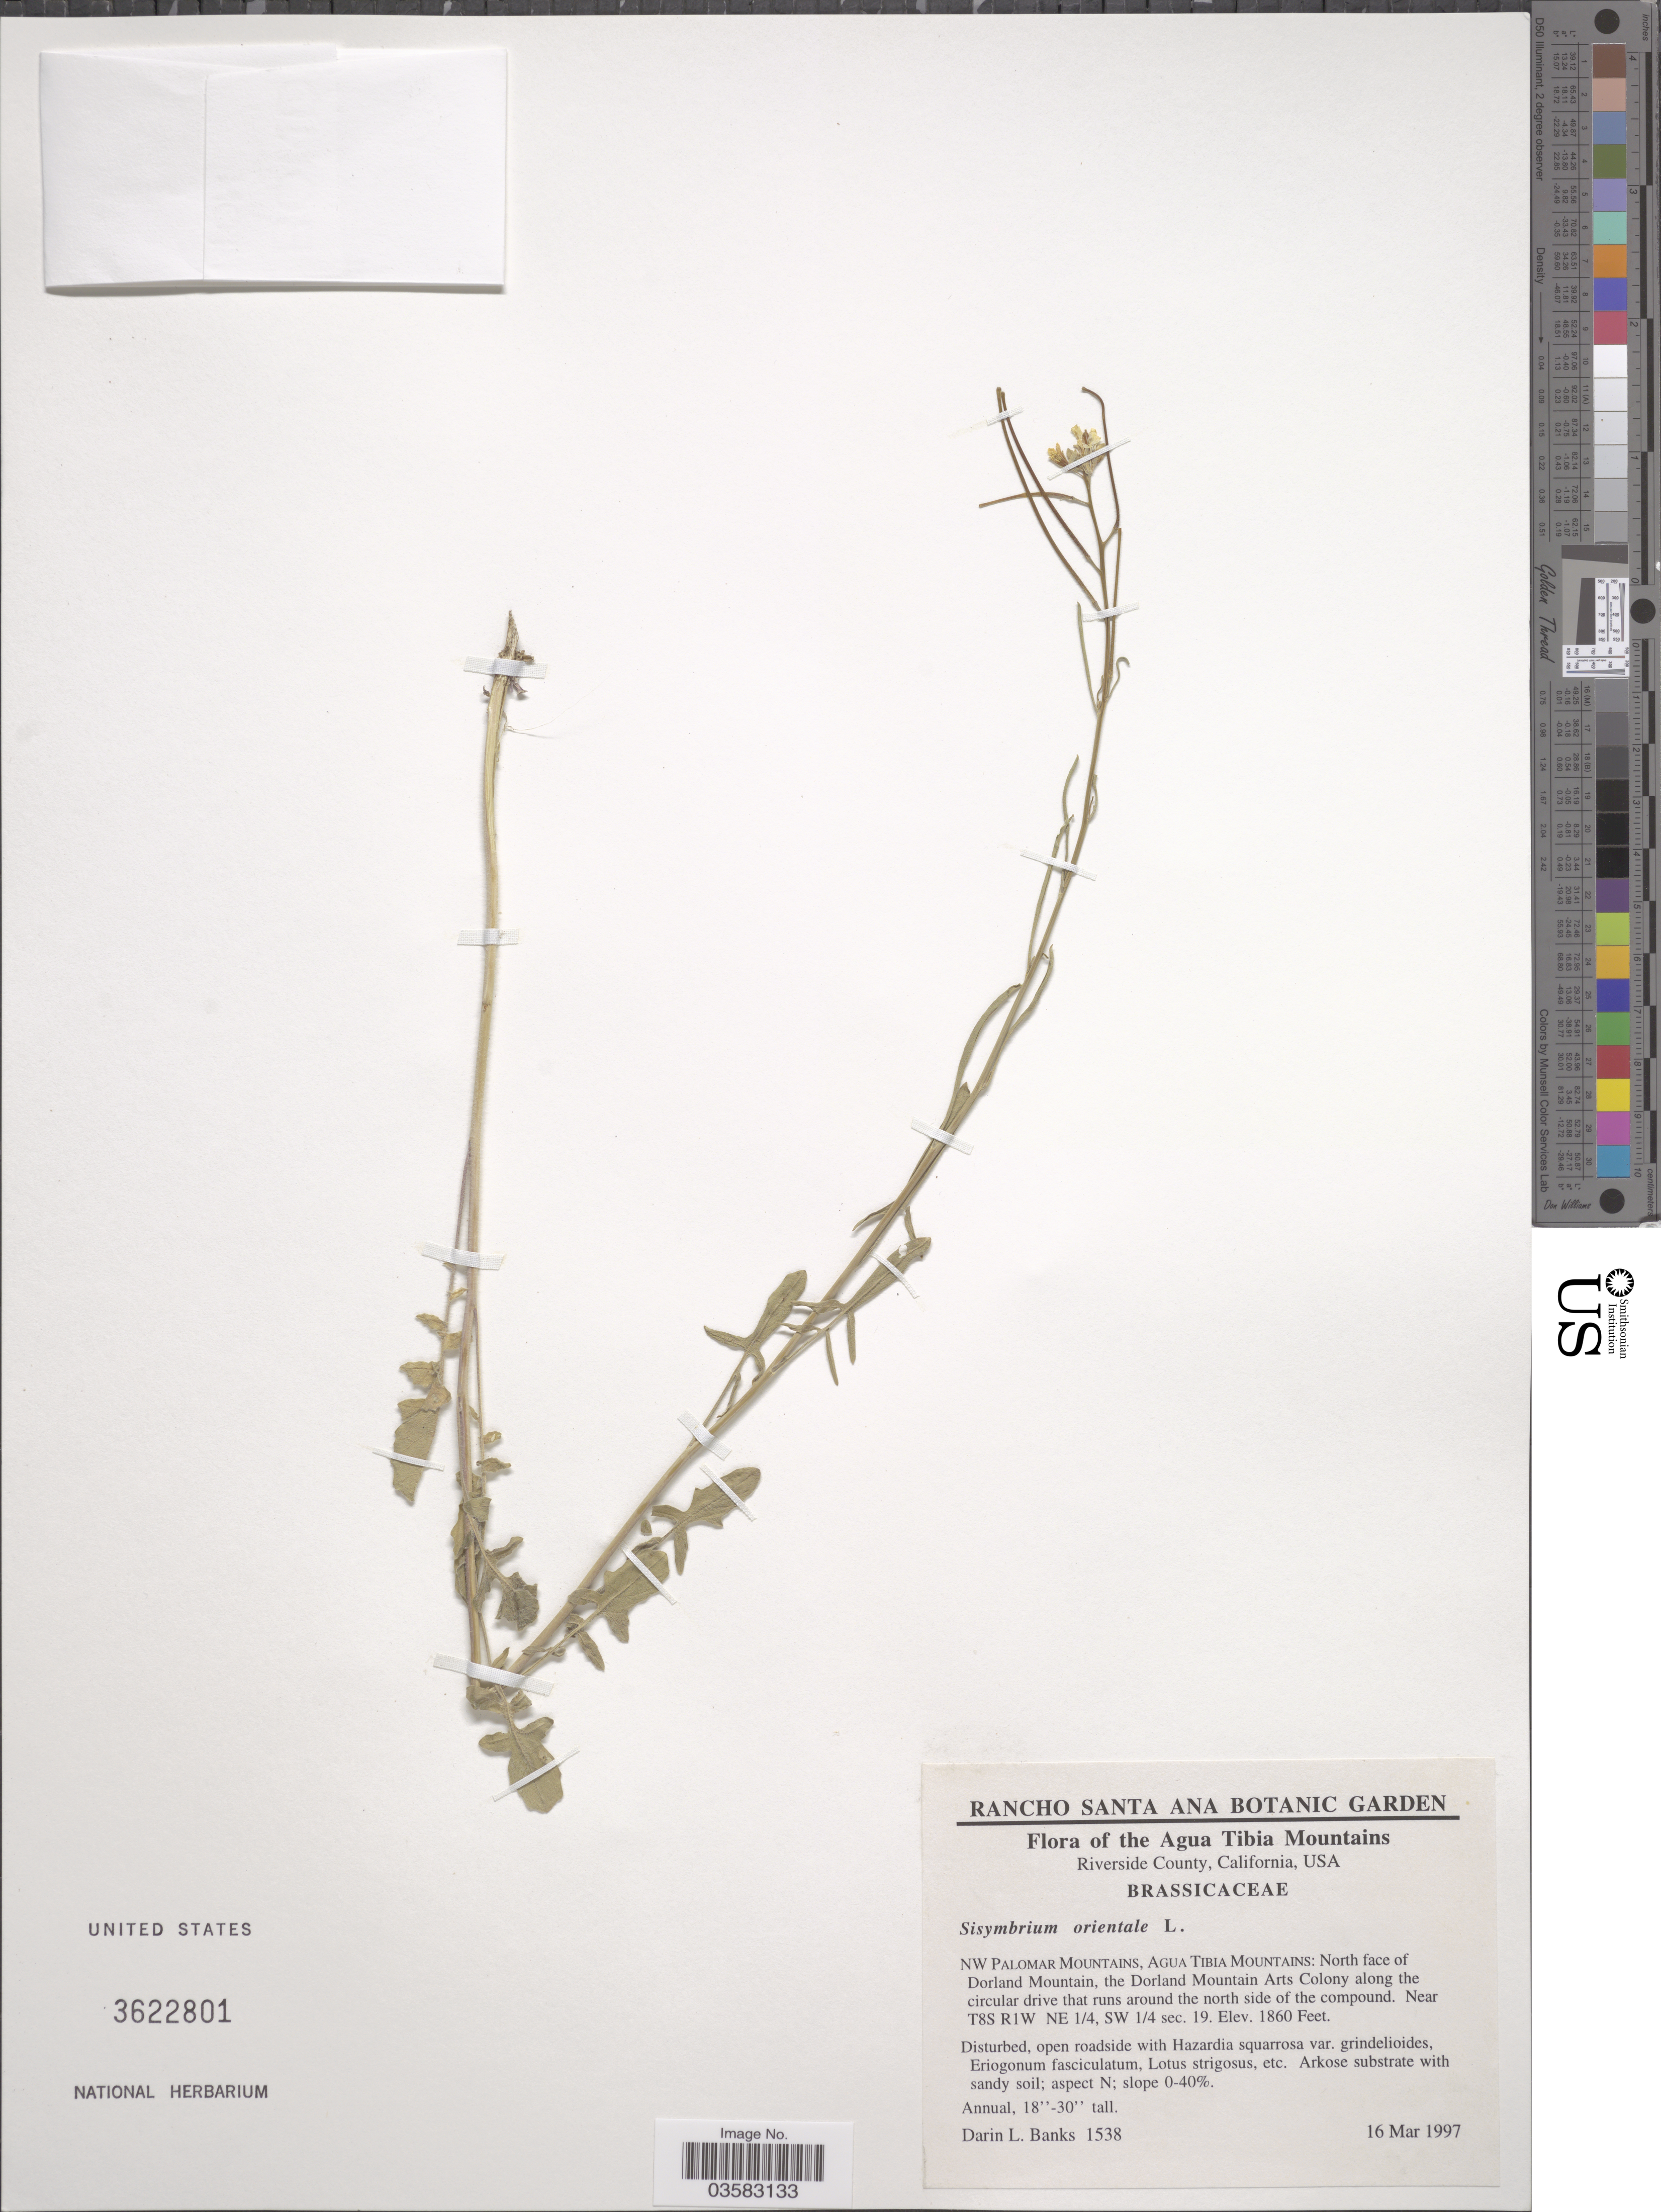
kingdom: Plantae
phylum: Tracheophyta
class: Magnoliopsida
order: Brassicales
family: Brassicaceae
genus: Sisymbrium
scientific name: Sisymbrium orientale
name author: L.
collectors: D. Banks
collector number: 1538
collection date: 1997-03-16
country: United States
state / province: California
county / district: Riverside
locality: The Agua Tibia Mountains. Riverside County. NW Palomar Mountains, Agua Tibia Mountains: North face of Dorland Mountain, the Dorland Mountain Arts Colony along the circular drive that runs around the north side of compound. Near T8S R1W NE ¼, SW ¼ sec.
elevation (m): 567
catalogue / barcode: US 3622801